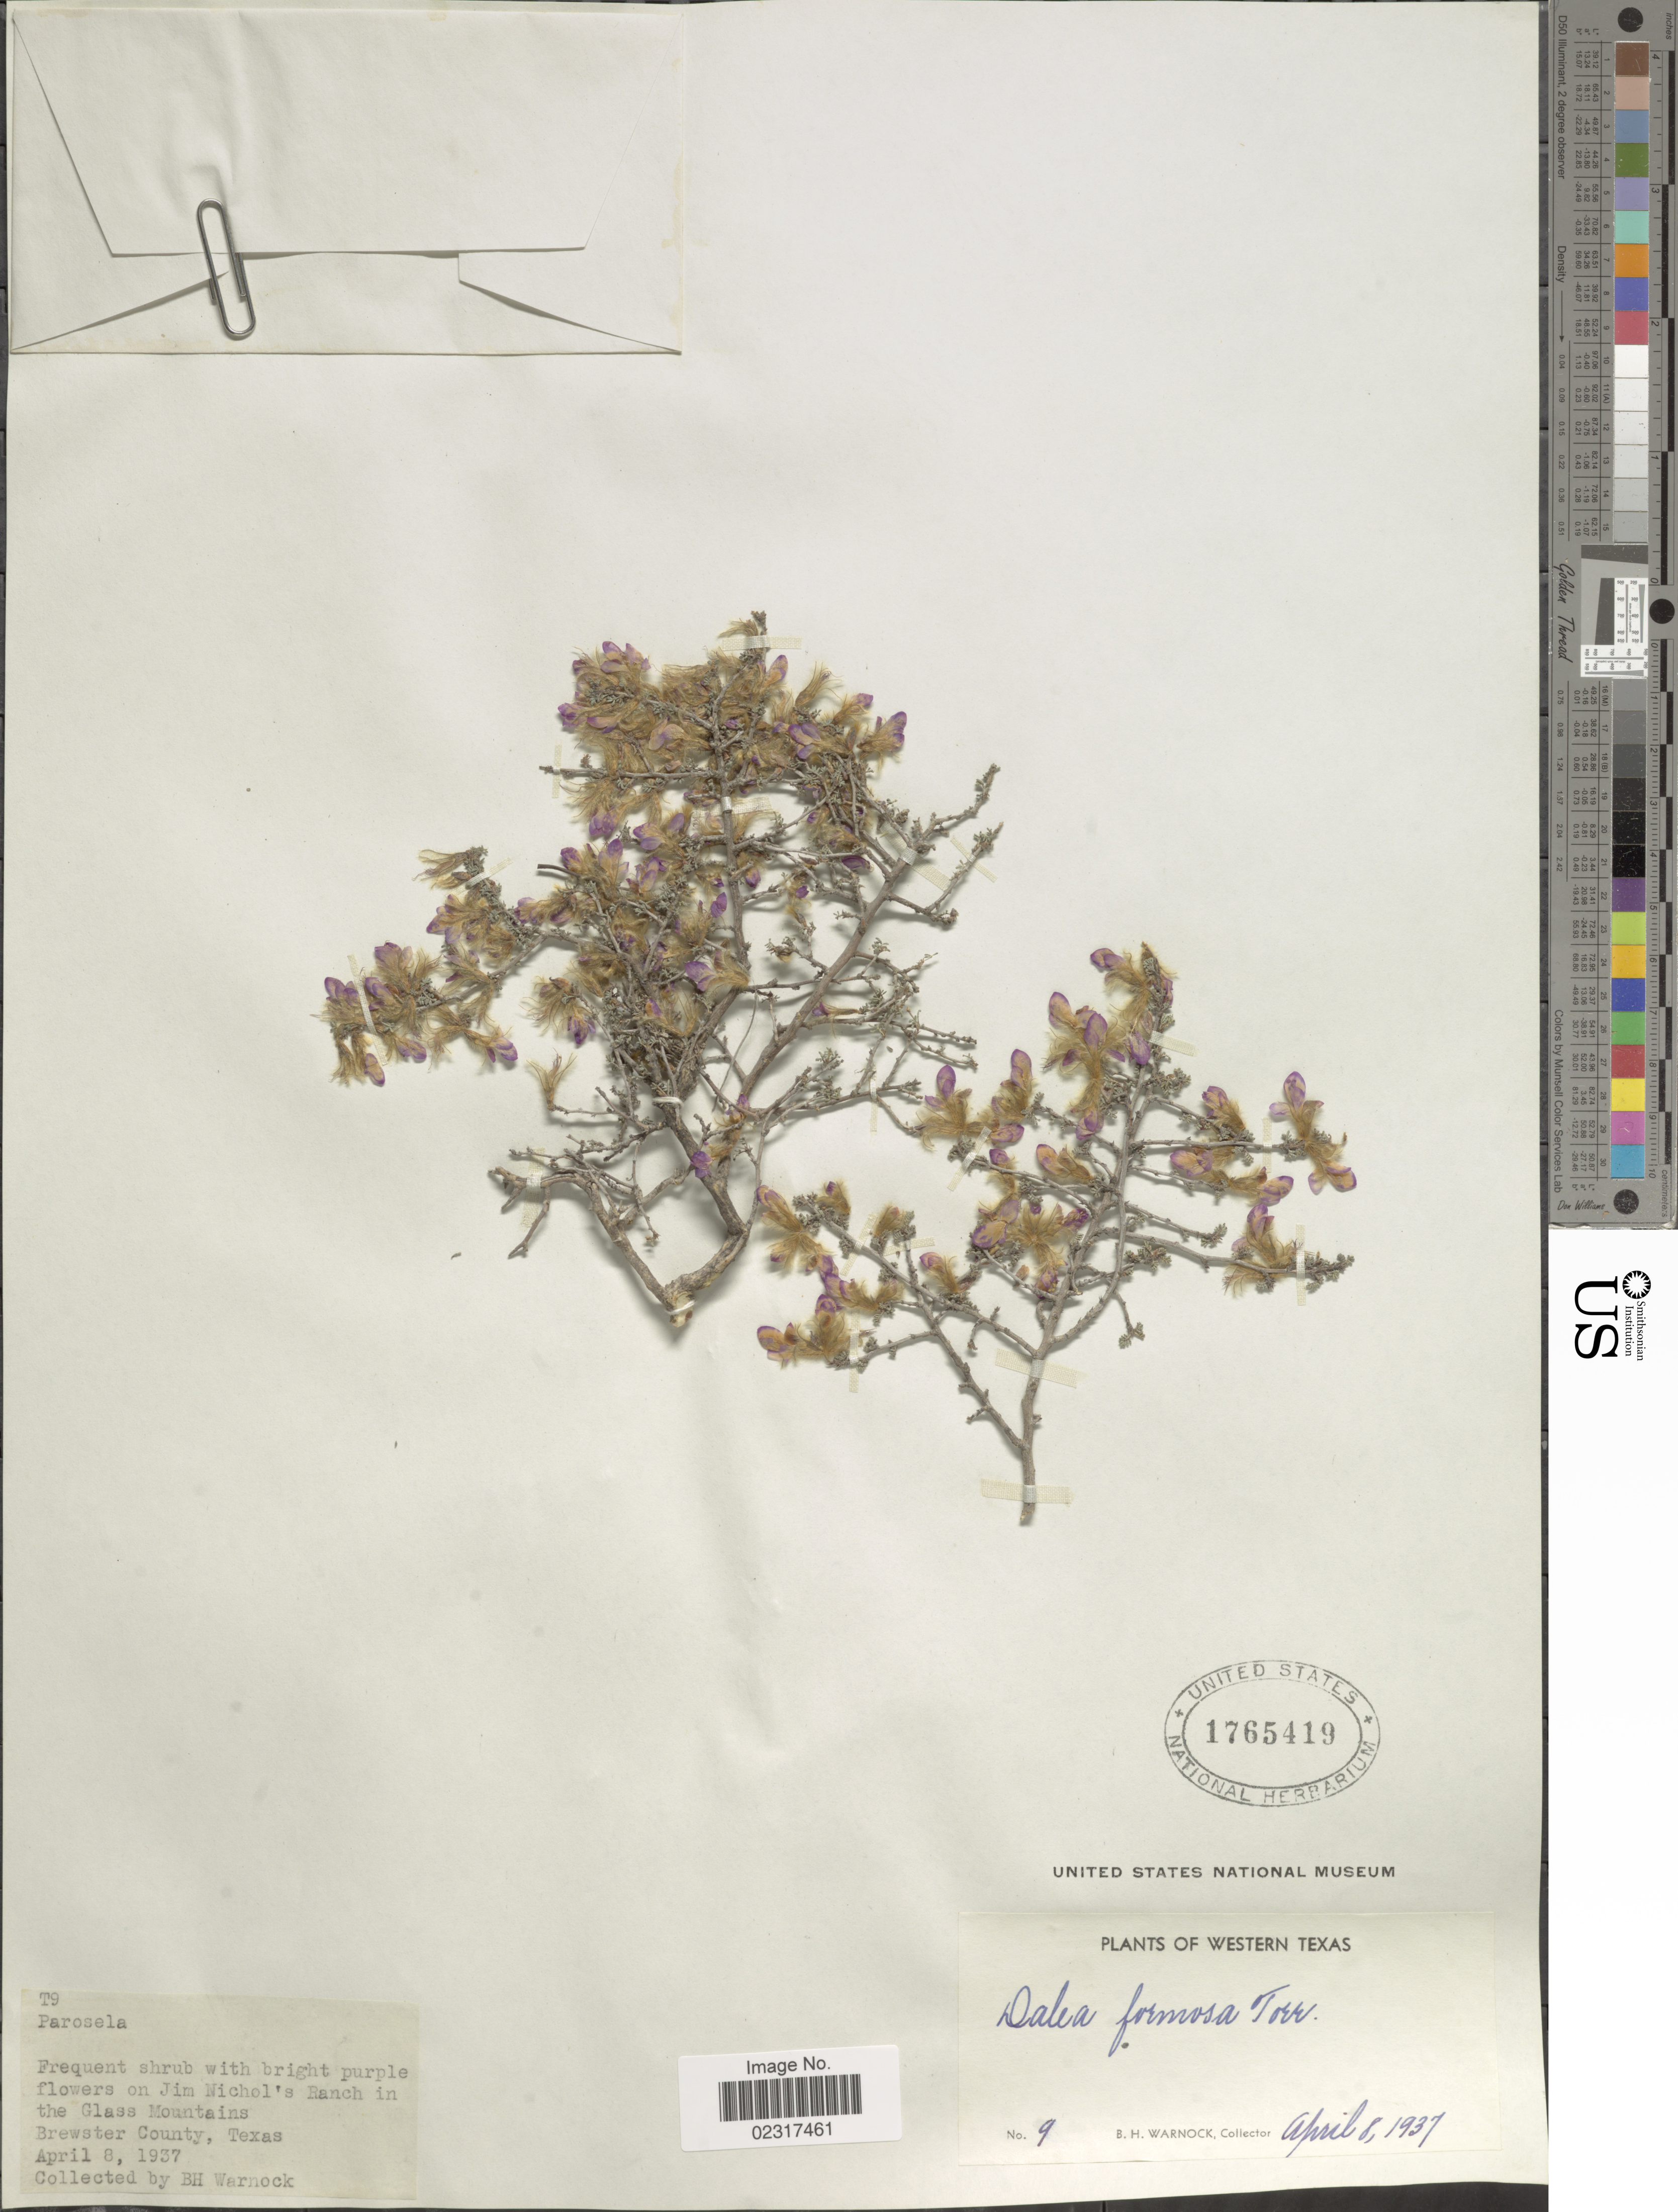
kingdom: Plantae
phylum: Tracheophyta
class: Magnoliopsida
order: Fabales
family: Fabaceae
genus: Dalea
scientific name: Dalea formosa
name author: Torr.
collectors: B. H. Warnock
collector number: T9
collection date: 1937-04-08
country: United States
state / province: Texas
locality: Western Texas, on Jim Nichol's Ranch in the Glass Mountains, Brewster County.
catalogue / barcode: US 1765419